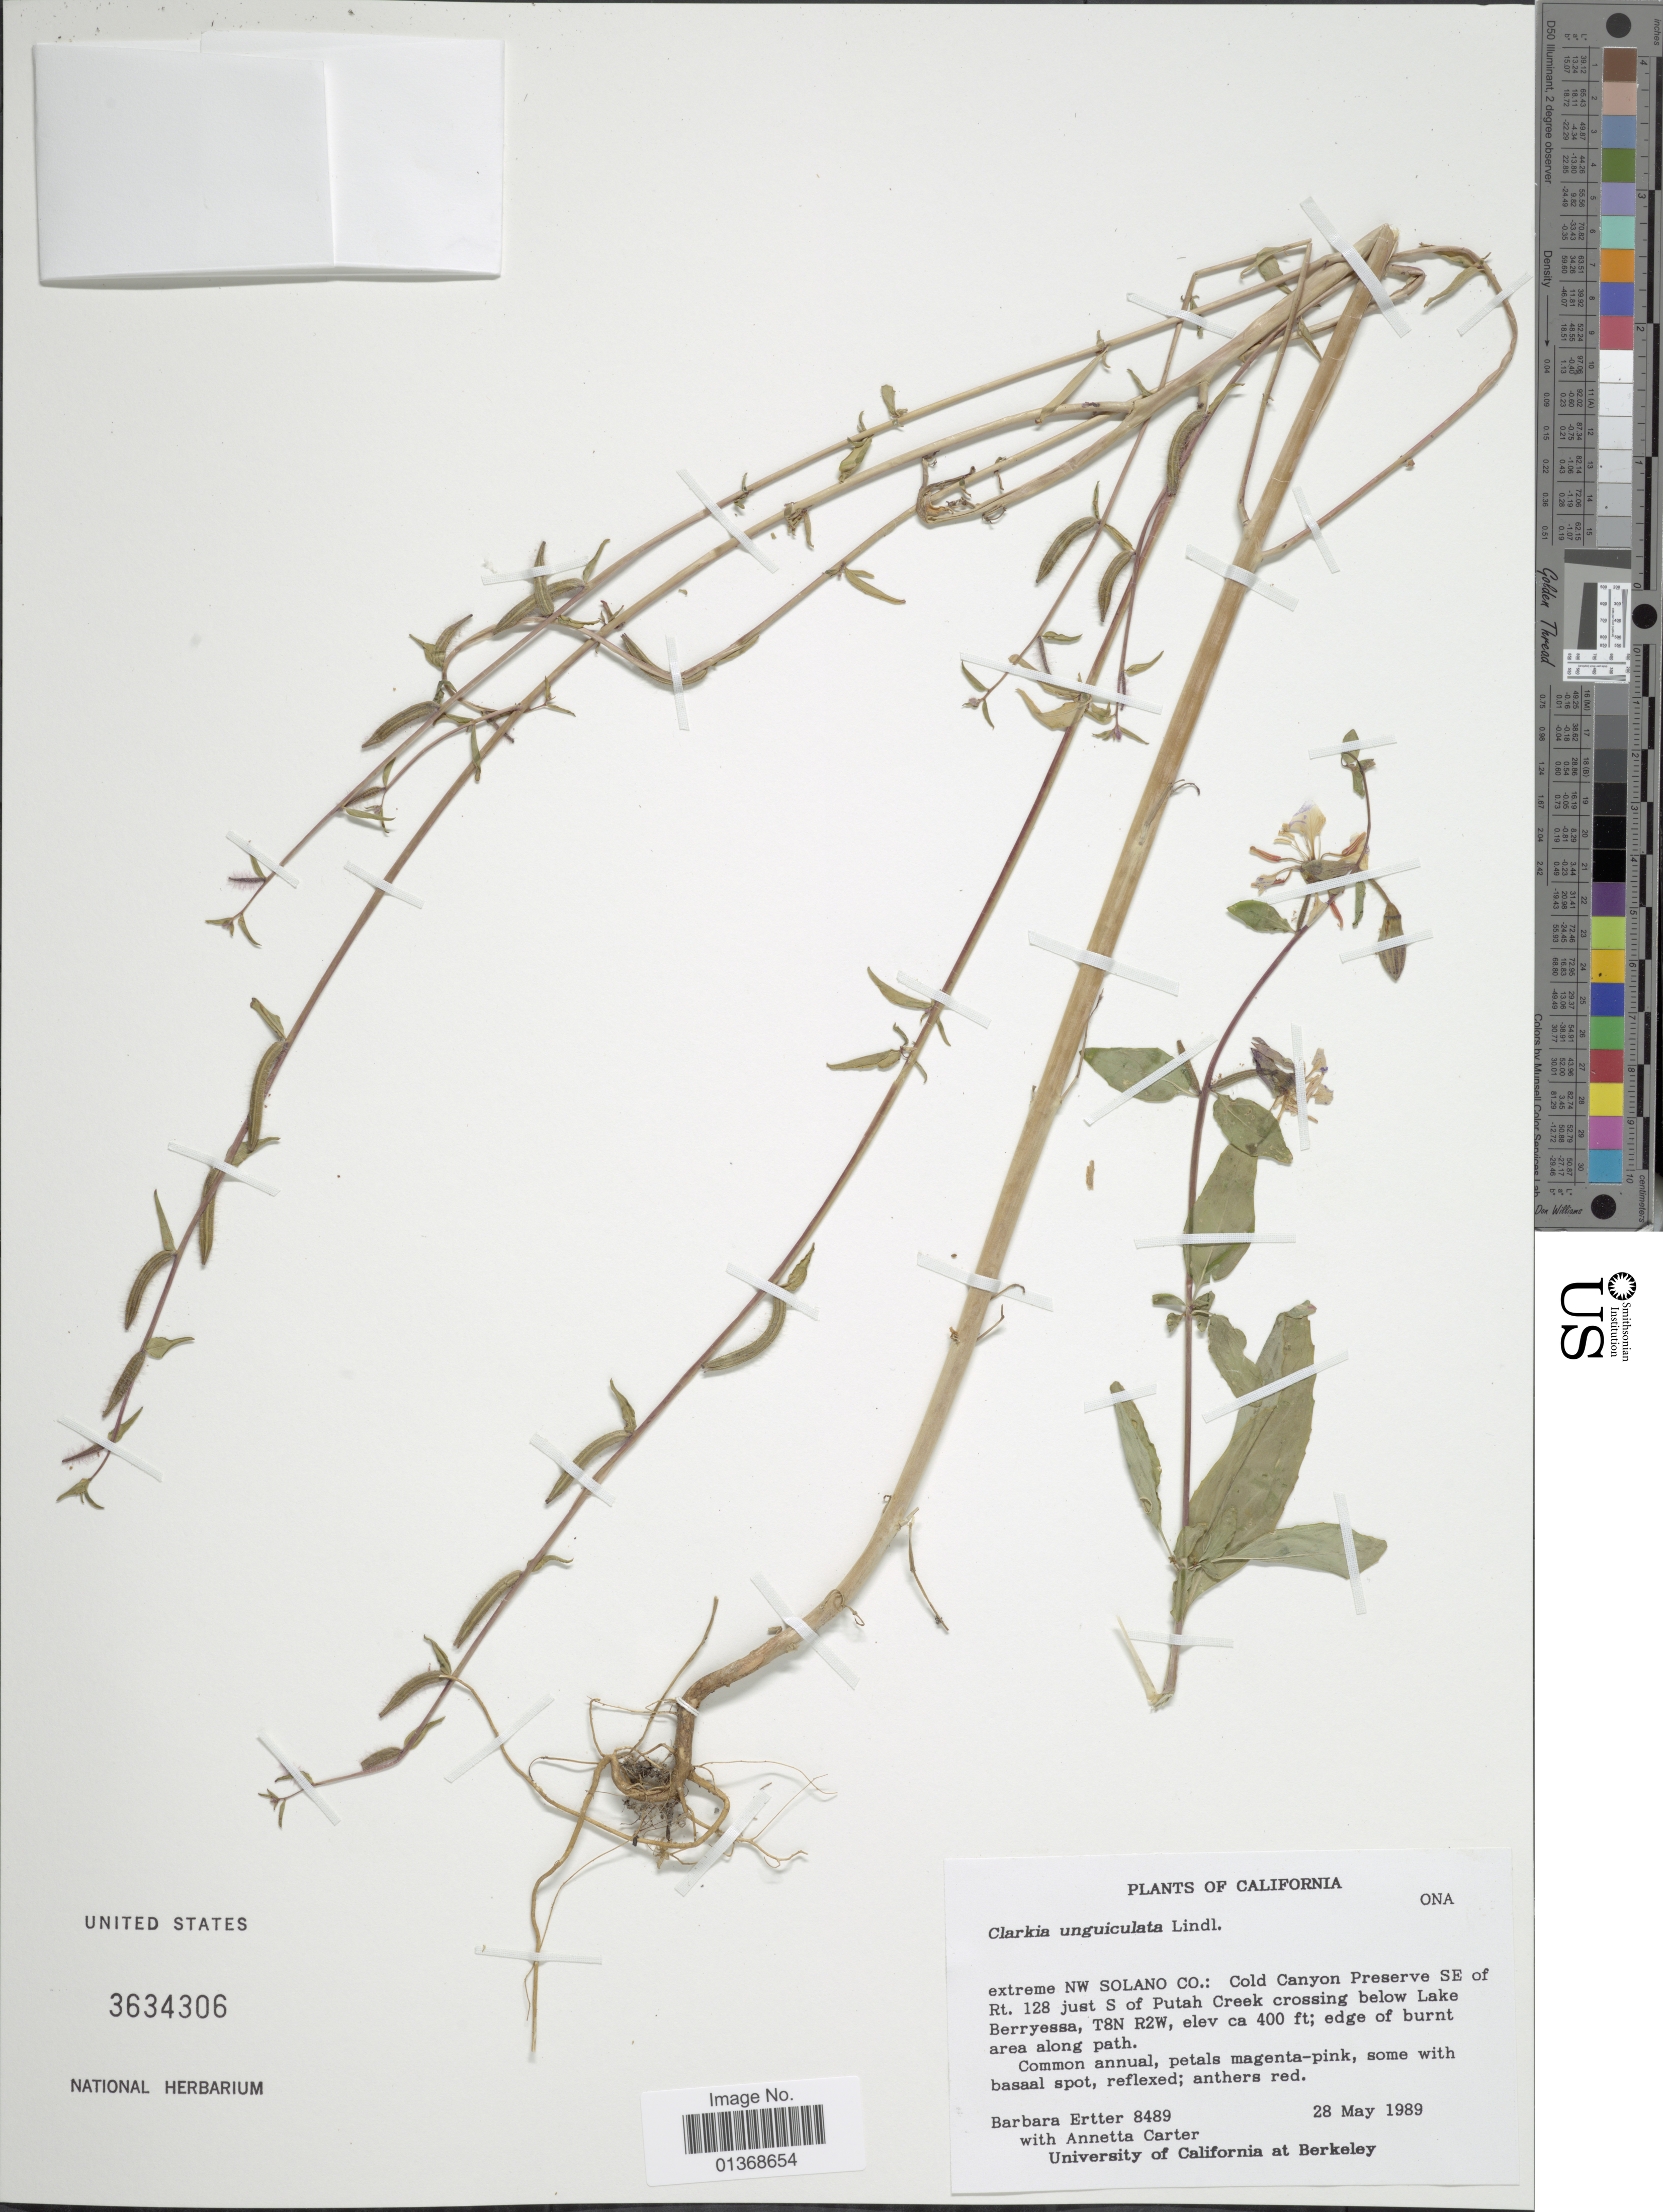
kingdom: Plantae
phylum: Tracheophyta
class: Magnoliopsida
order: Myrtales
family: Onagraceae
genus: Clarkia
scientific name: Clarkia unguiculata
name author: Lindl.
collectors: B. Ertter & A. Carter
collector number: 8489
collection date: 1989-05-28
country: United States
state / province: California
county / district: Solano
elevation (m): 122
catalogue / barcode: US 3634306